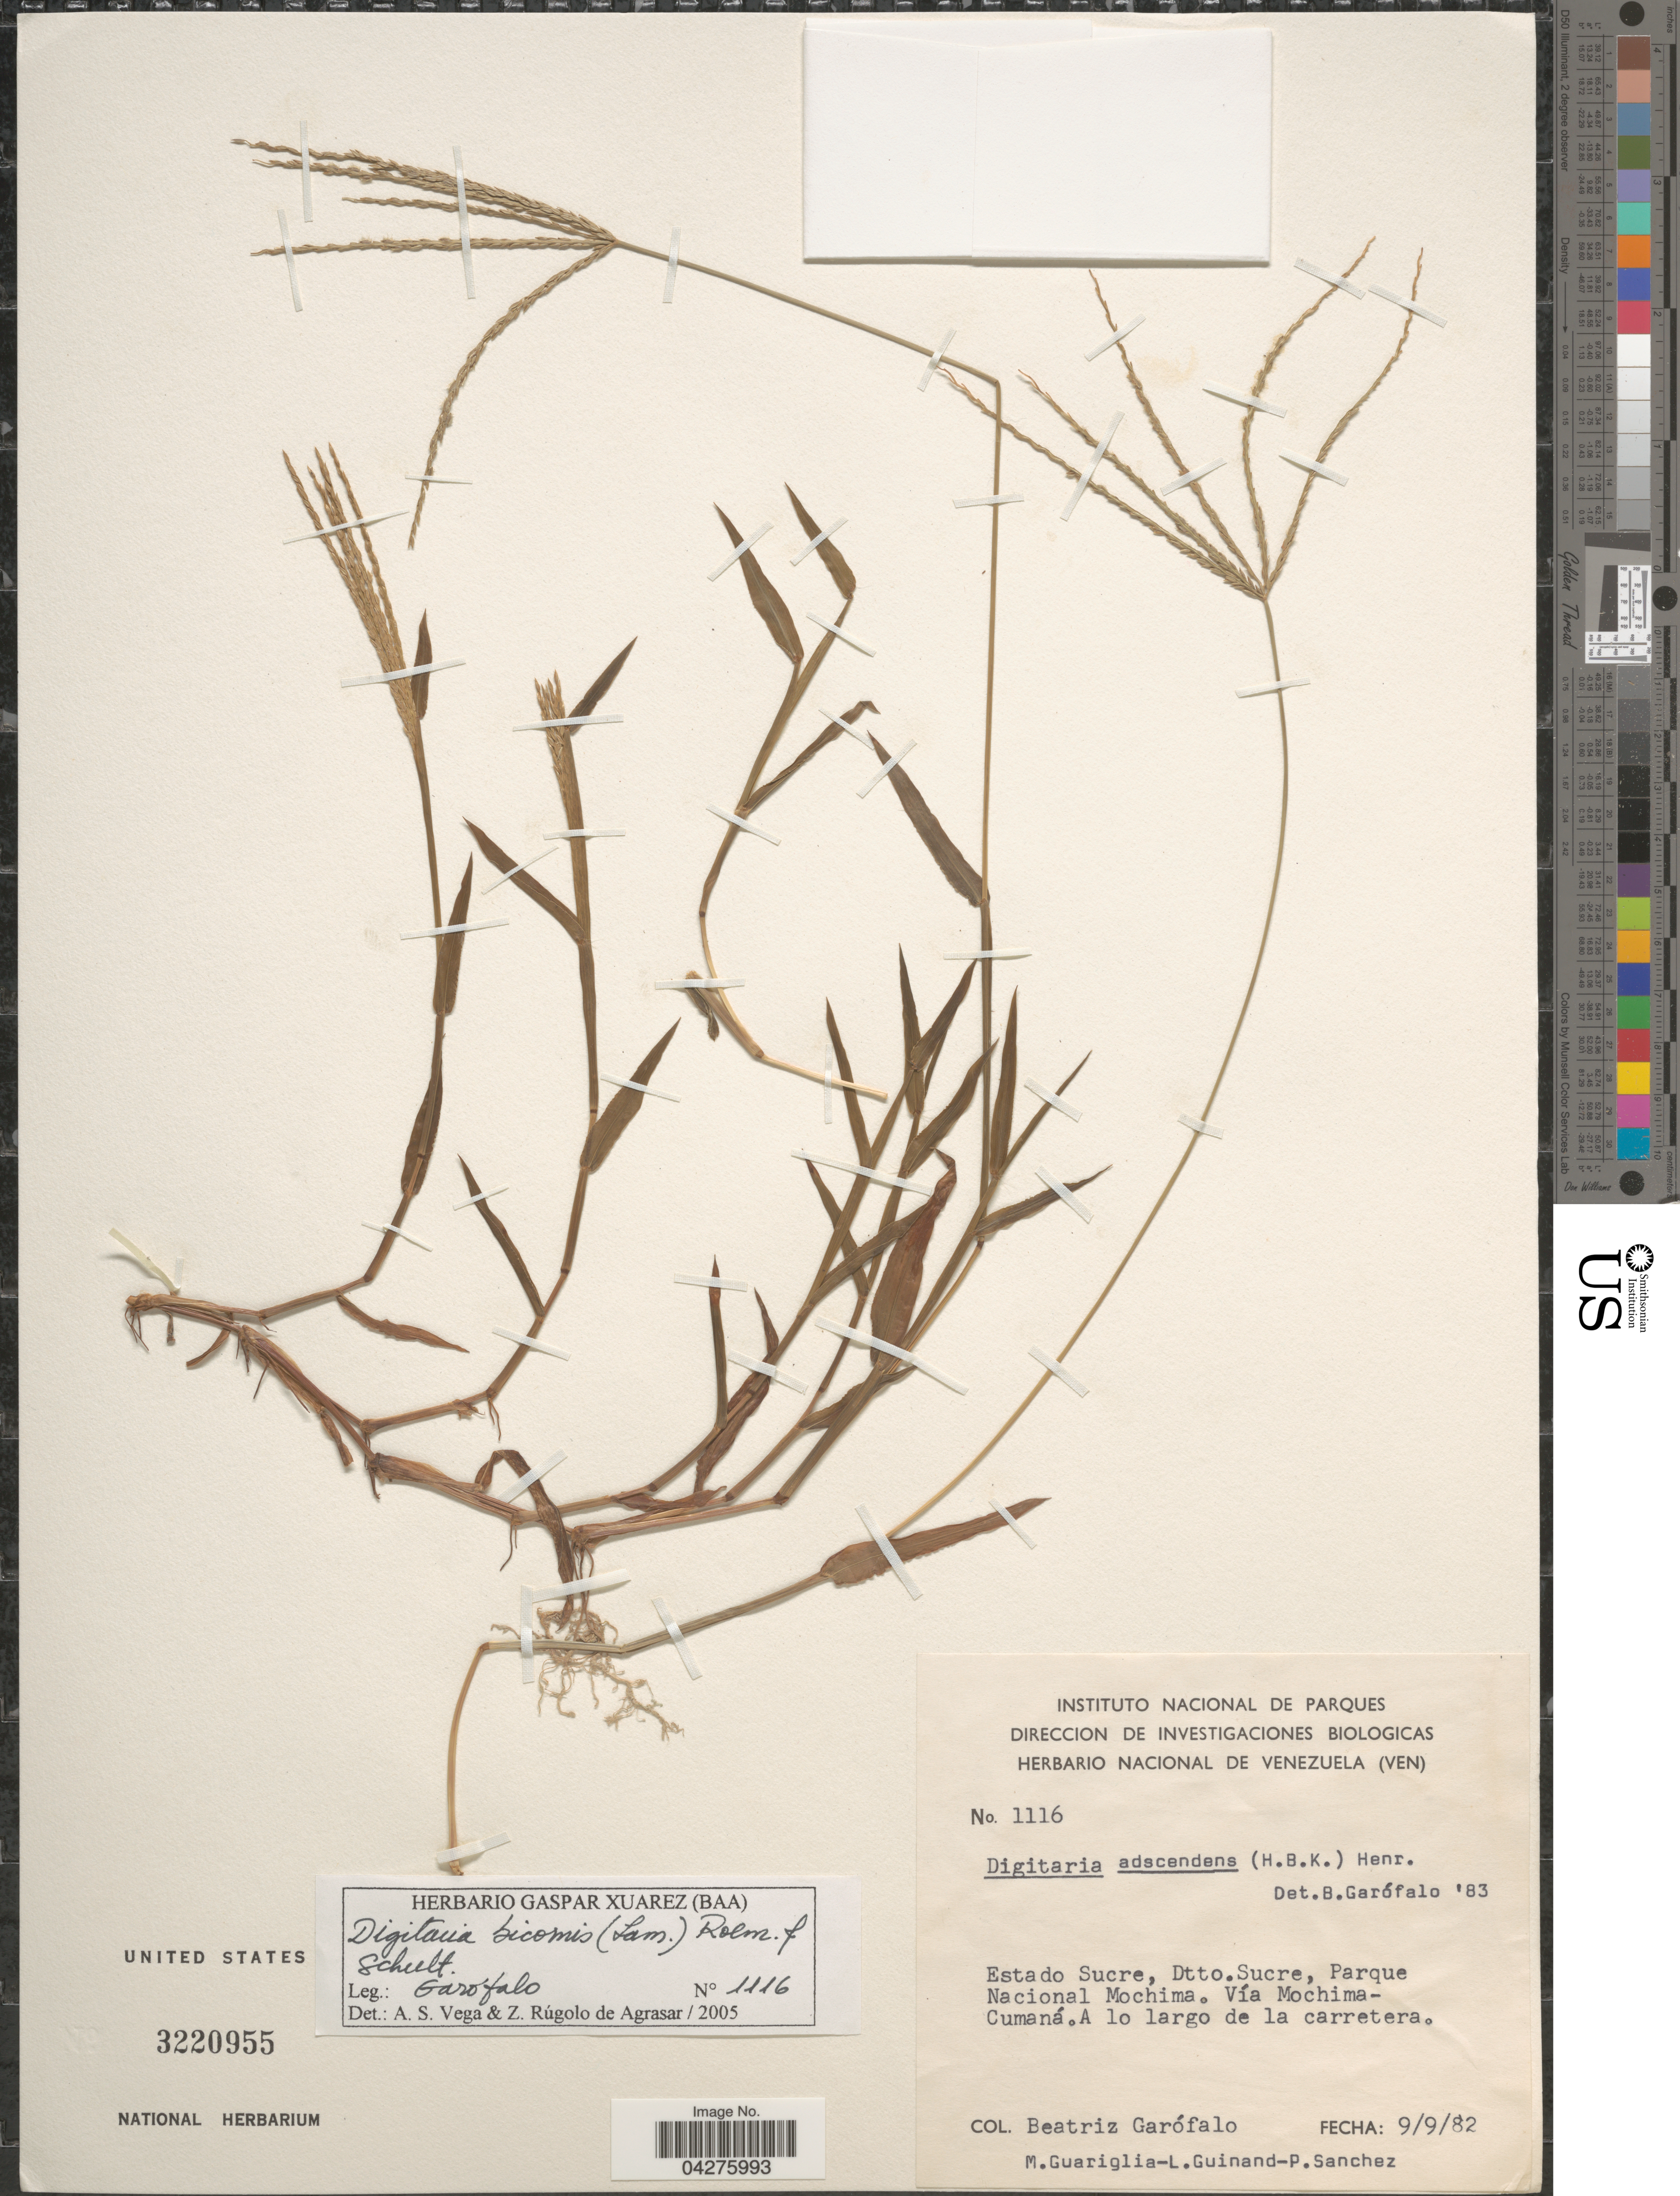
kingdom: Plantae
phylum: Tracheophyta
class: Liliopsida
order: Poales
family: Poaceae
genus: Digitaria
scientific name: Digitaria bicornis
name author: (Lam.) Roem. & Schult.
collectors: B. Garofalo, M. Guariglia, L. Guinand & P. Sanchez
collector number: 1116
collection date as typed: Transcribed d/m/y: 9/9/82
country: Venezuela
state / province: Sucre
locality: Dtto. Sucre, Parque Nacional Mochima. Vía Mochima-Cumaná. A lo largo de la carretera.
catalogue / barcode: US 3220955